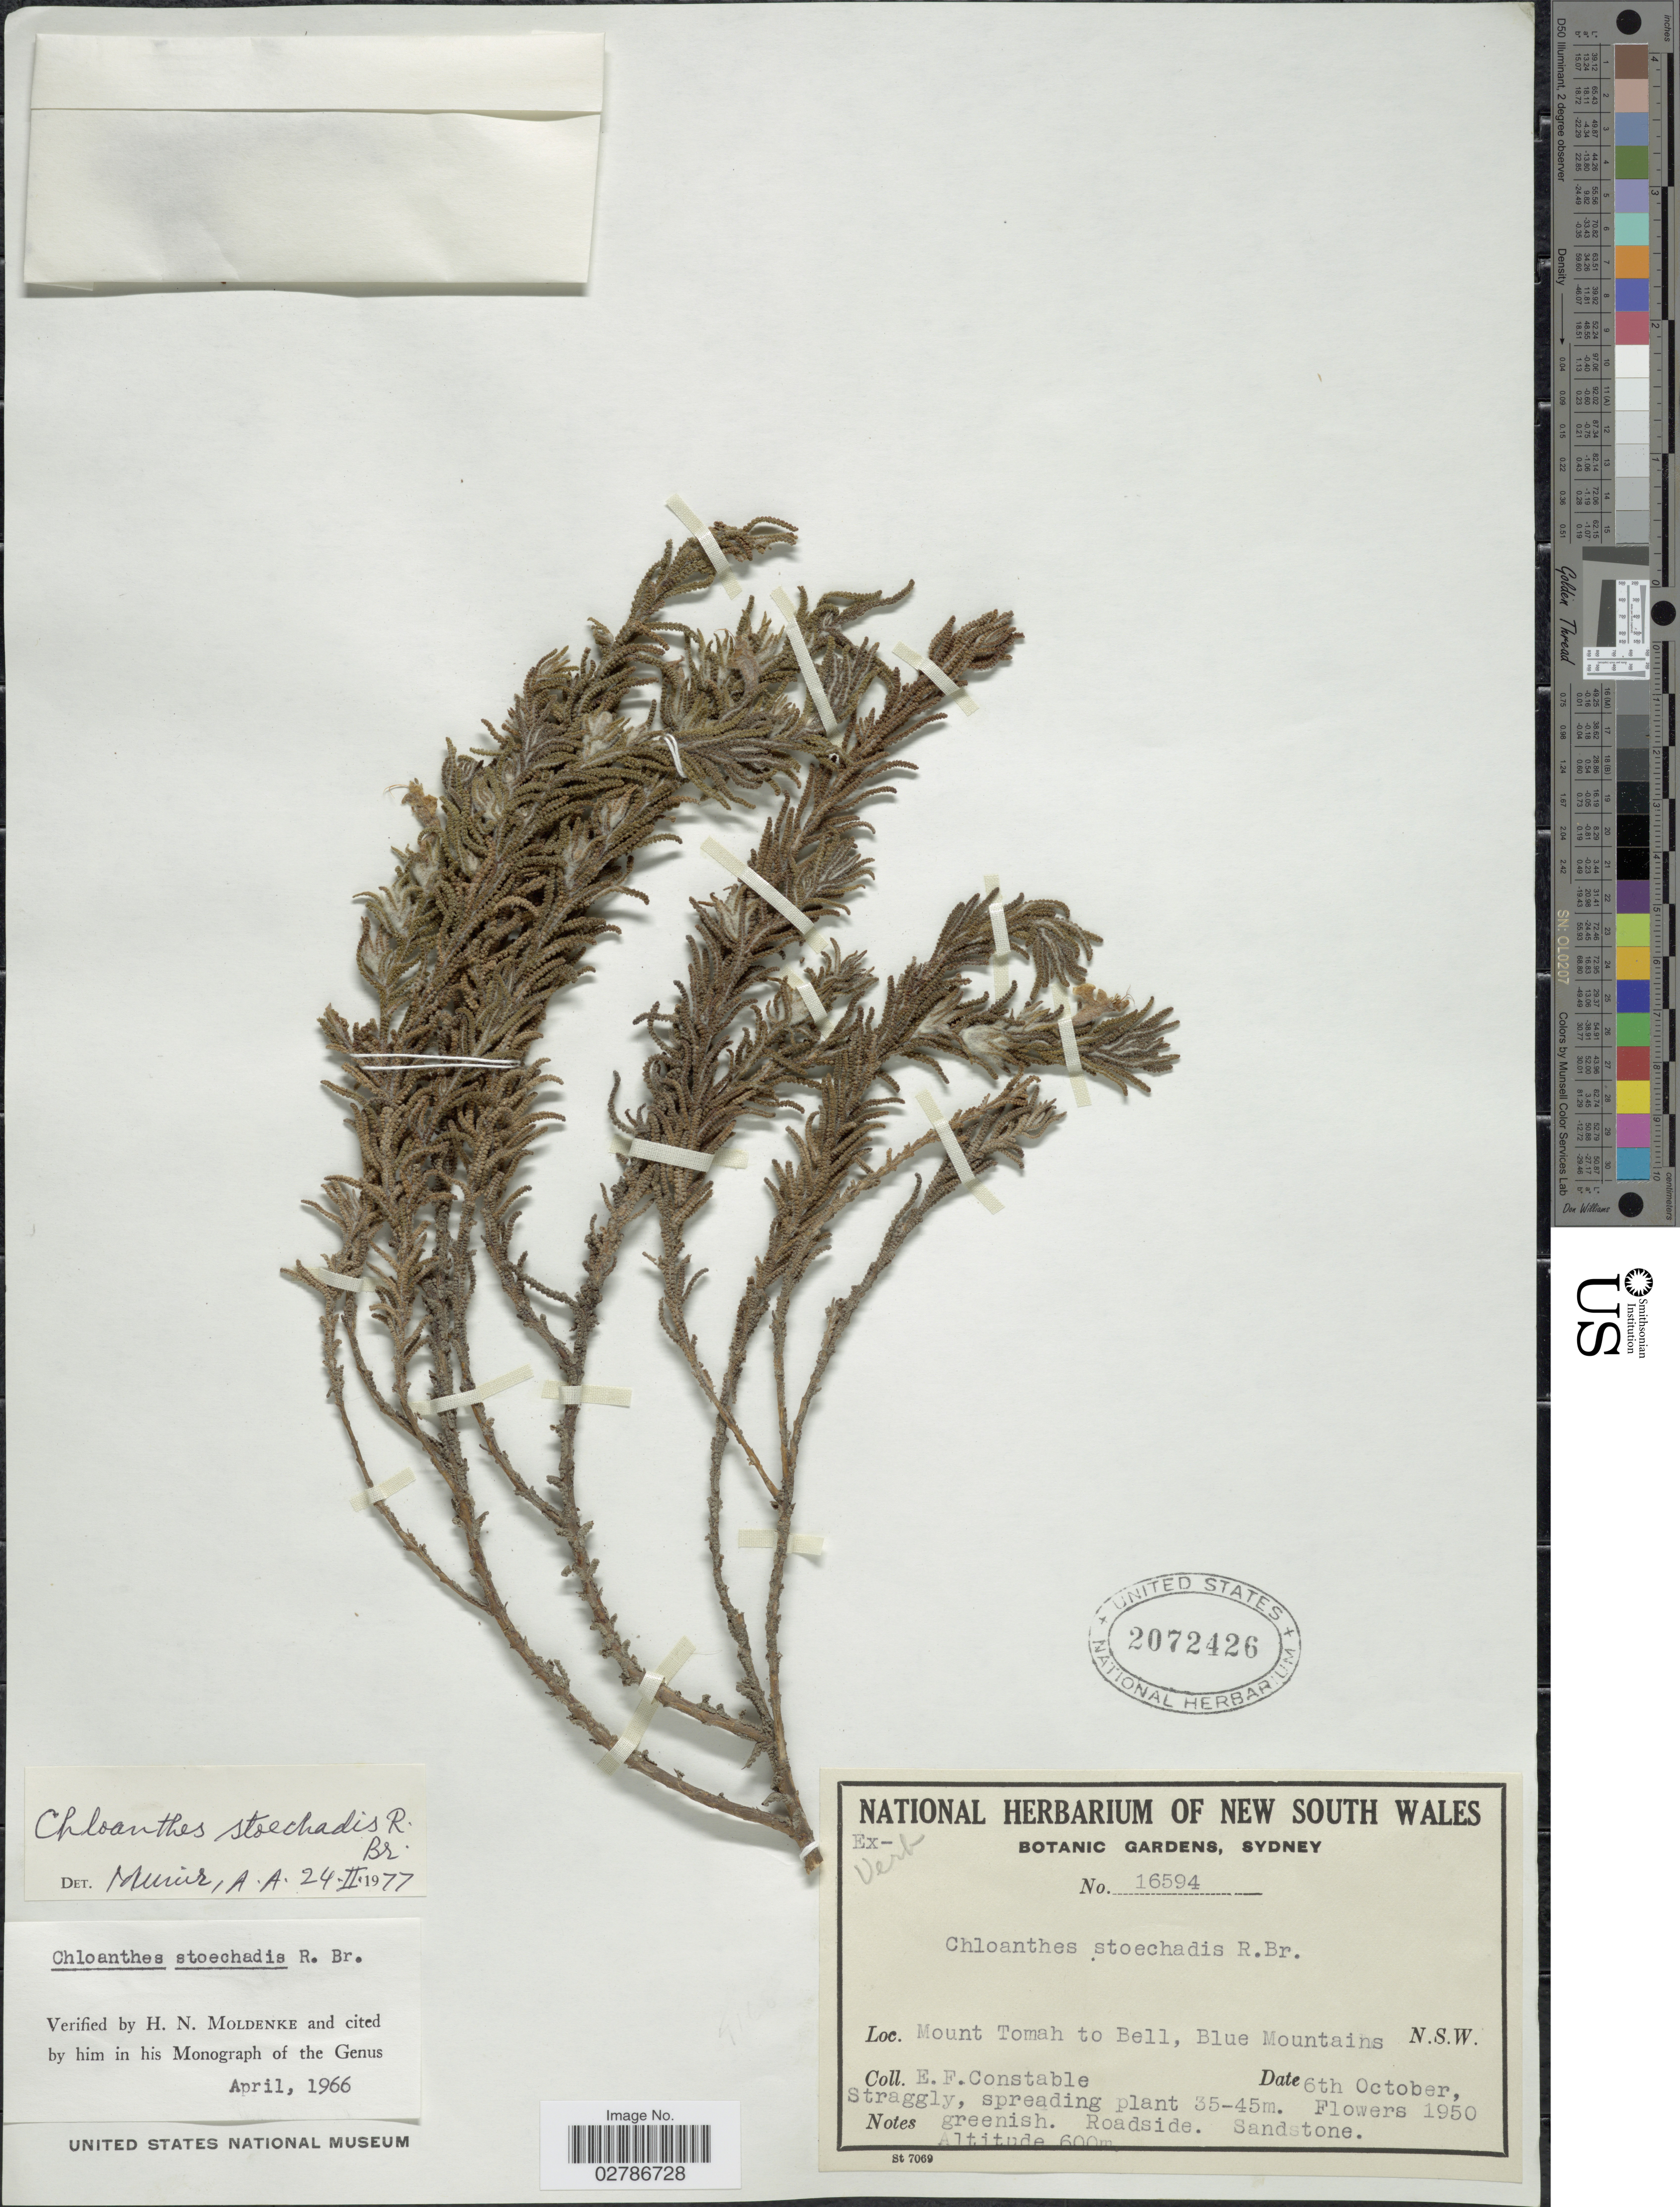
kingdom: Plantae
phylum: Tracheophyta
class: Magnoliopsida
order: Lamiales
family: Lamiaceae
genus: Chloanthes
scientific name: Chloanthes stoechadis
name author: R. Br.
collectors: E. F. Constable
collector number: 16594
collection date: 1950-10-06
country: Australia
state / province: New South Wales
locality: Mount Tomah to Bell, Blue Mountains N.S.W.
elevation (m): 600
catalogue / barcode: US 2072426